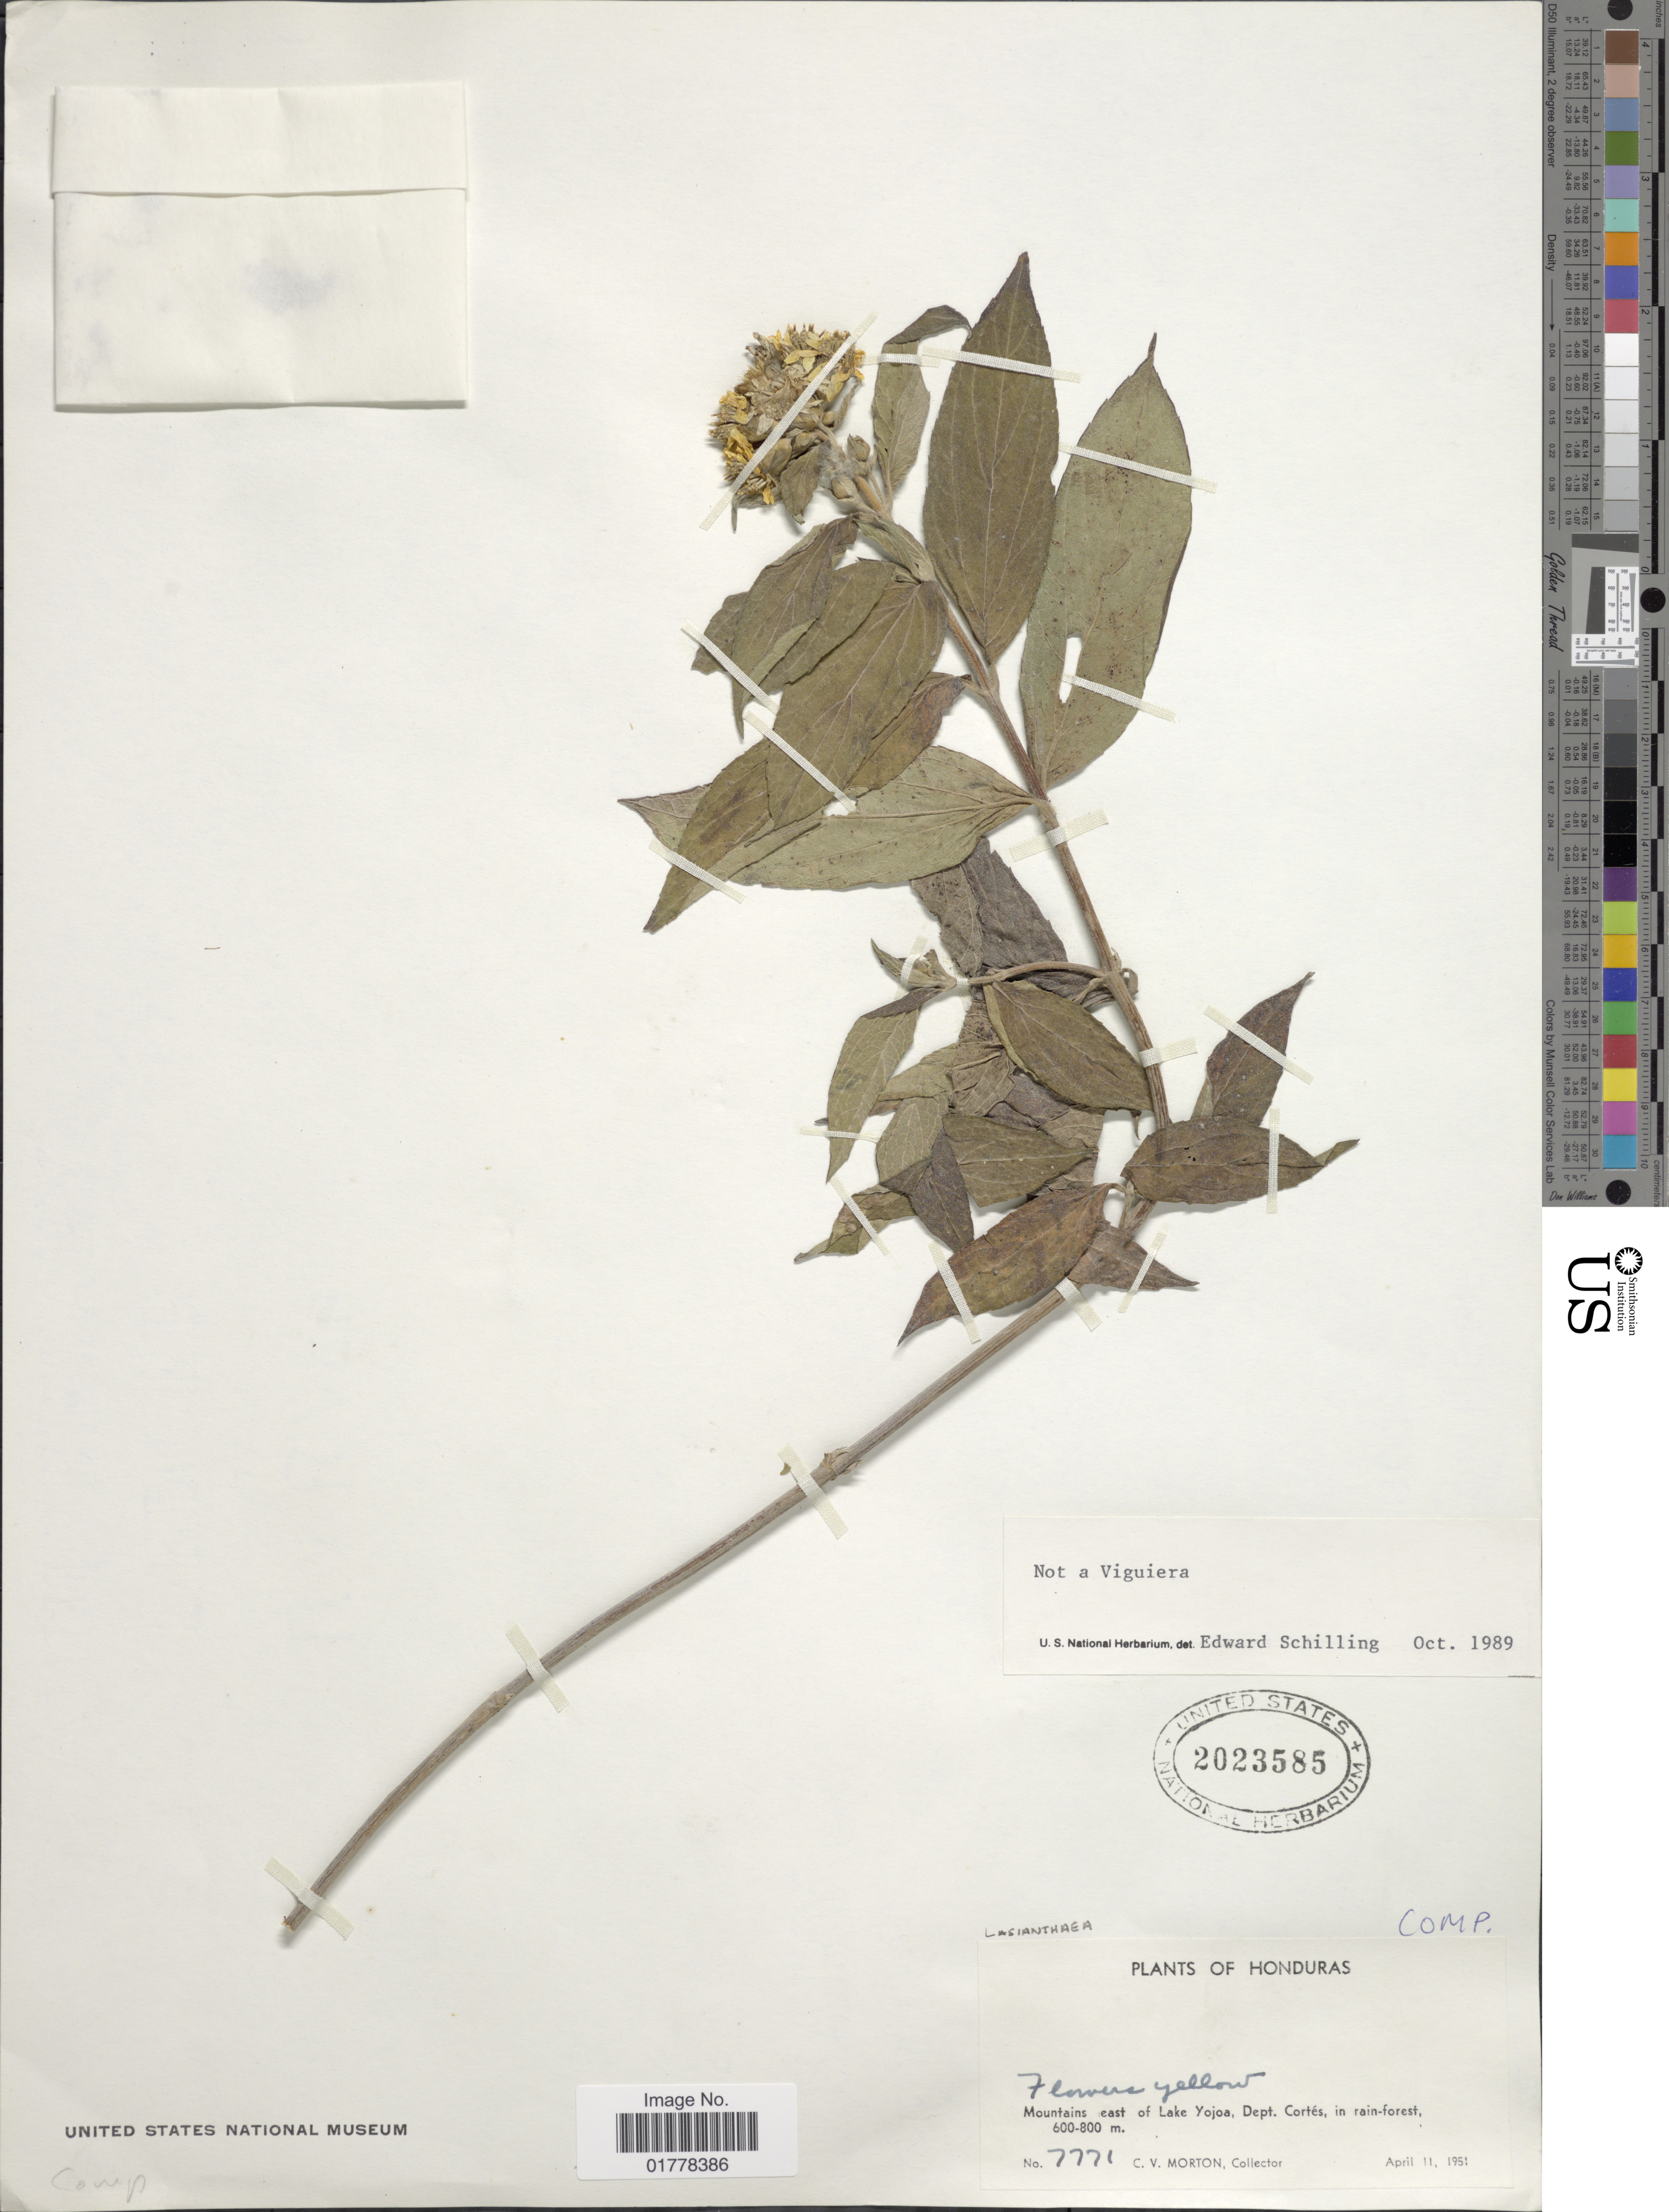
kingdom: Plantae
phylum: Tracheophyta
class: Magnoliopsida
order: Asterales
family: Asteraceae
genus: Lasianthaea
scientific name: Lasianthaea fruticosa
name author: (L.) K.M. Becker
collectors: C. V. Morton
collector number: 7771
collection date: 1951-04-11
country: Honduras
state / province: Cortés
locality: Mountains east of Lake Yojoa, Dept. Cortés, in rain-forest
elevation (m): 600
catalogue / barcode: US 2023585